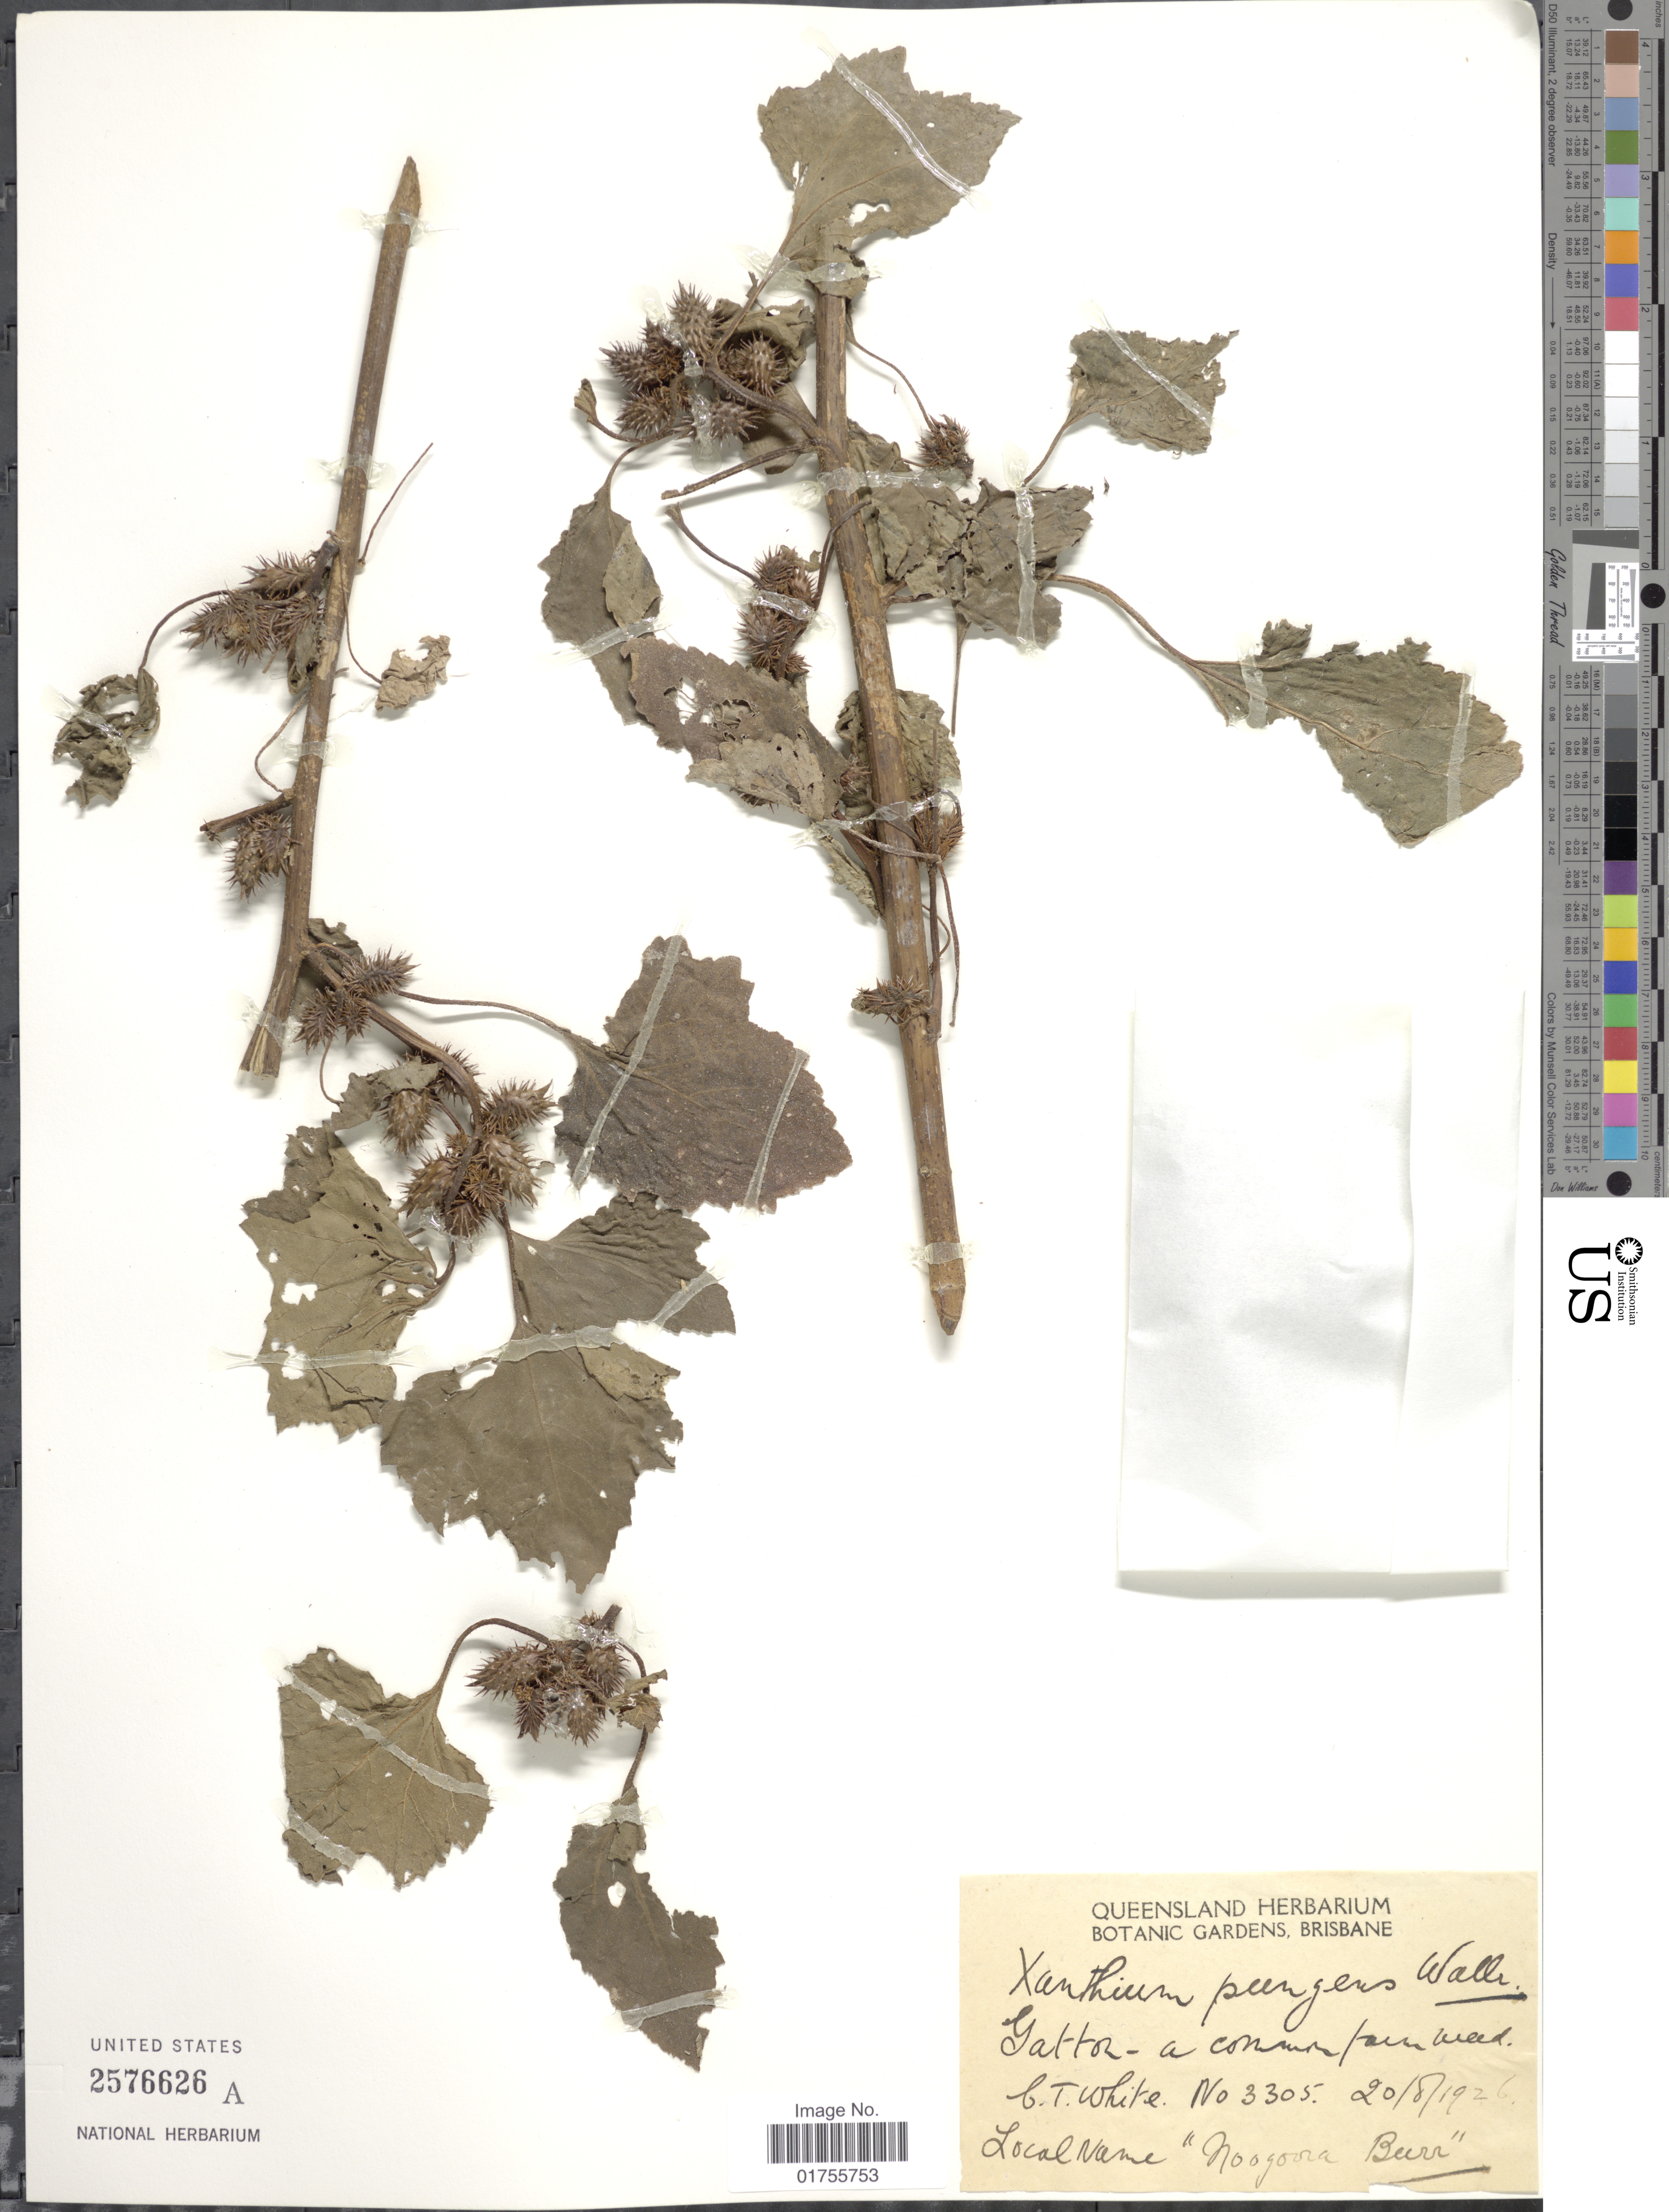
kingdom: Plantae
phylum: Tracheophyta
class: Magnoliopsida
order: Asterales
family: Asteraceae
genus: Xanthium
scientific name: Xanthium pungens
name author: Wallr.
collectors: C. T. White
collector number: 3305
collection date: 1926-08-20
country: Australia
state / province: Queensland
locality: Gatton - a common farm weed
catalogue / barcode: US 2576626A